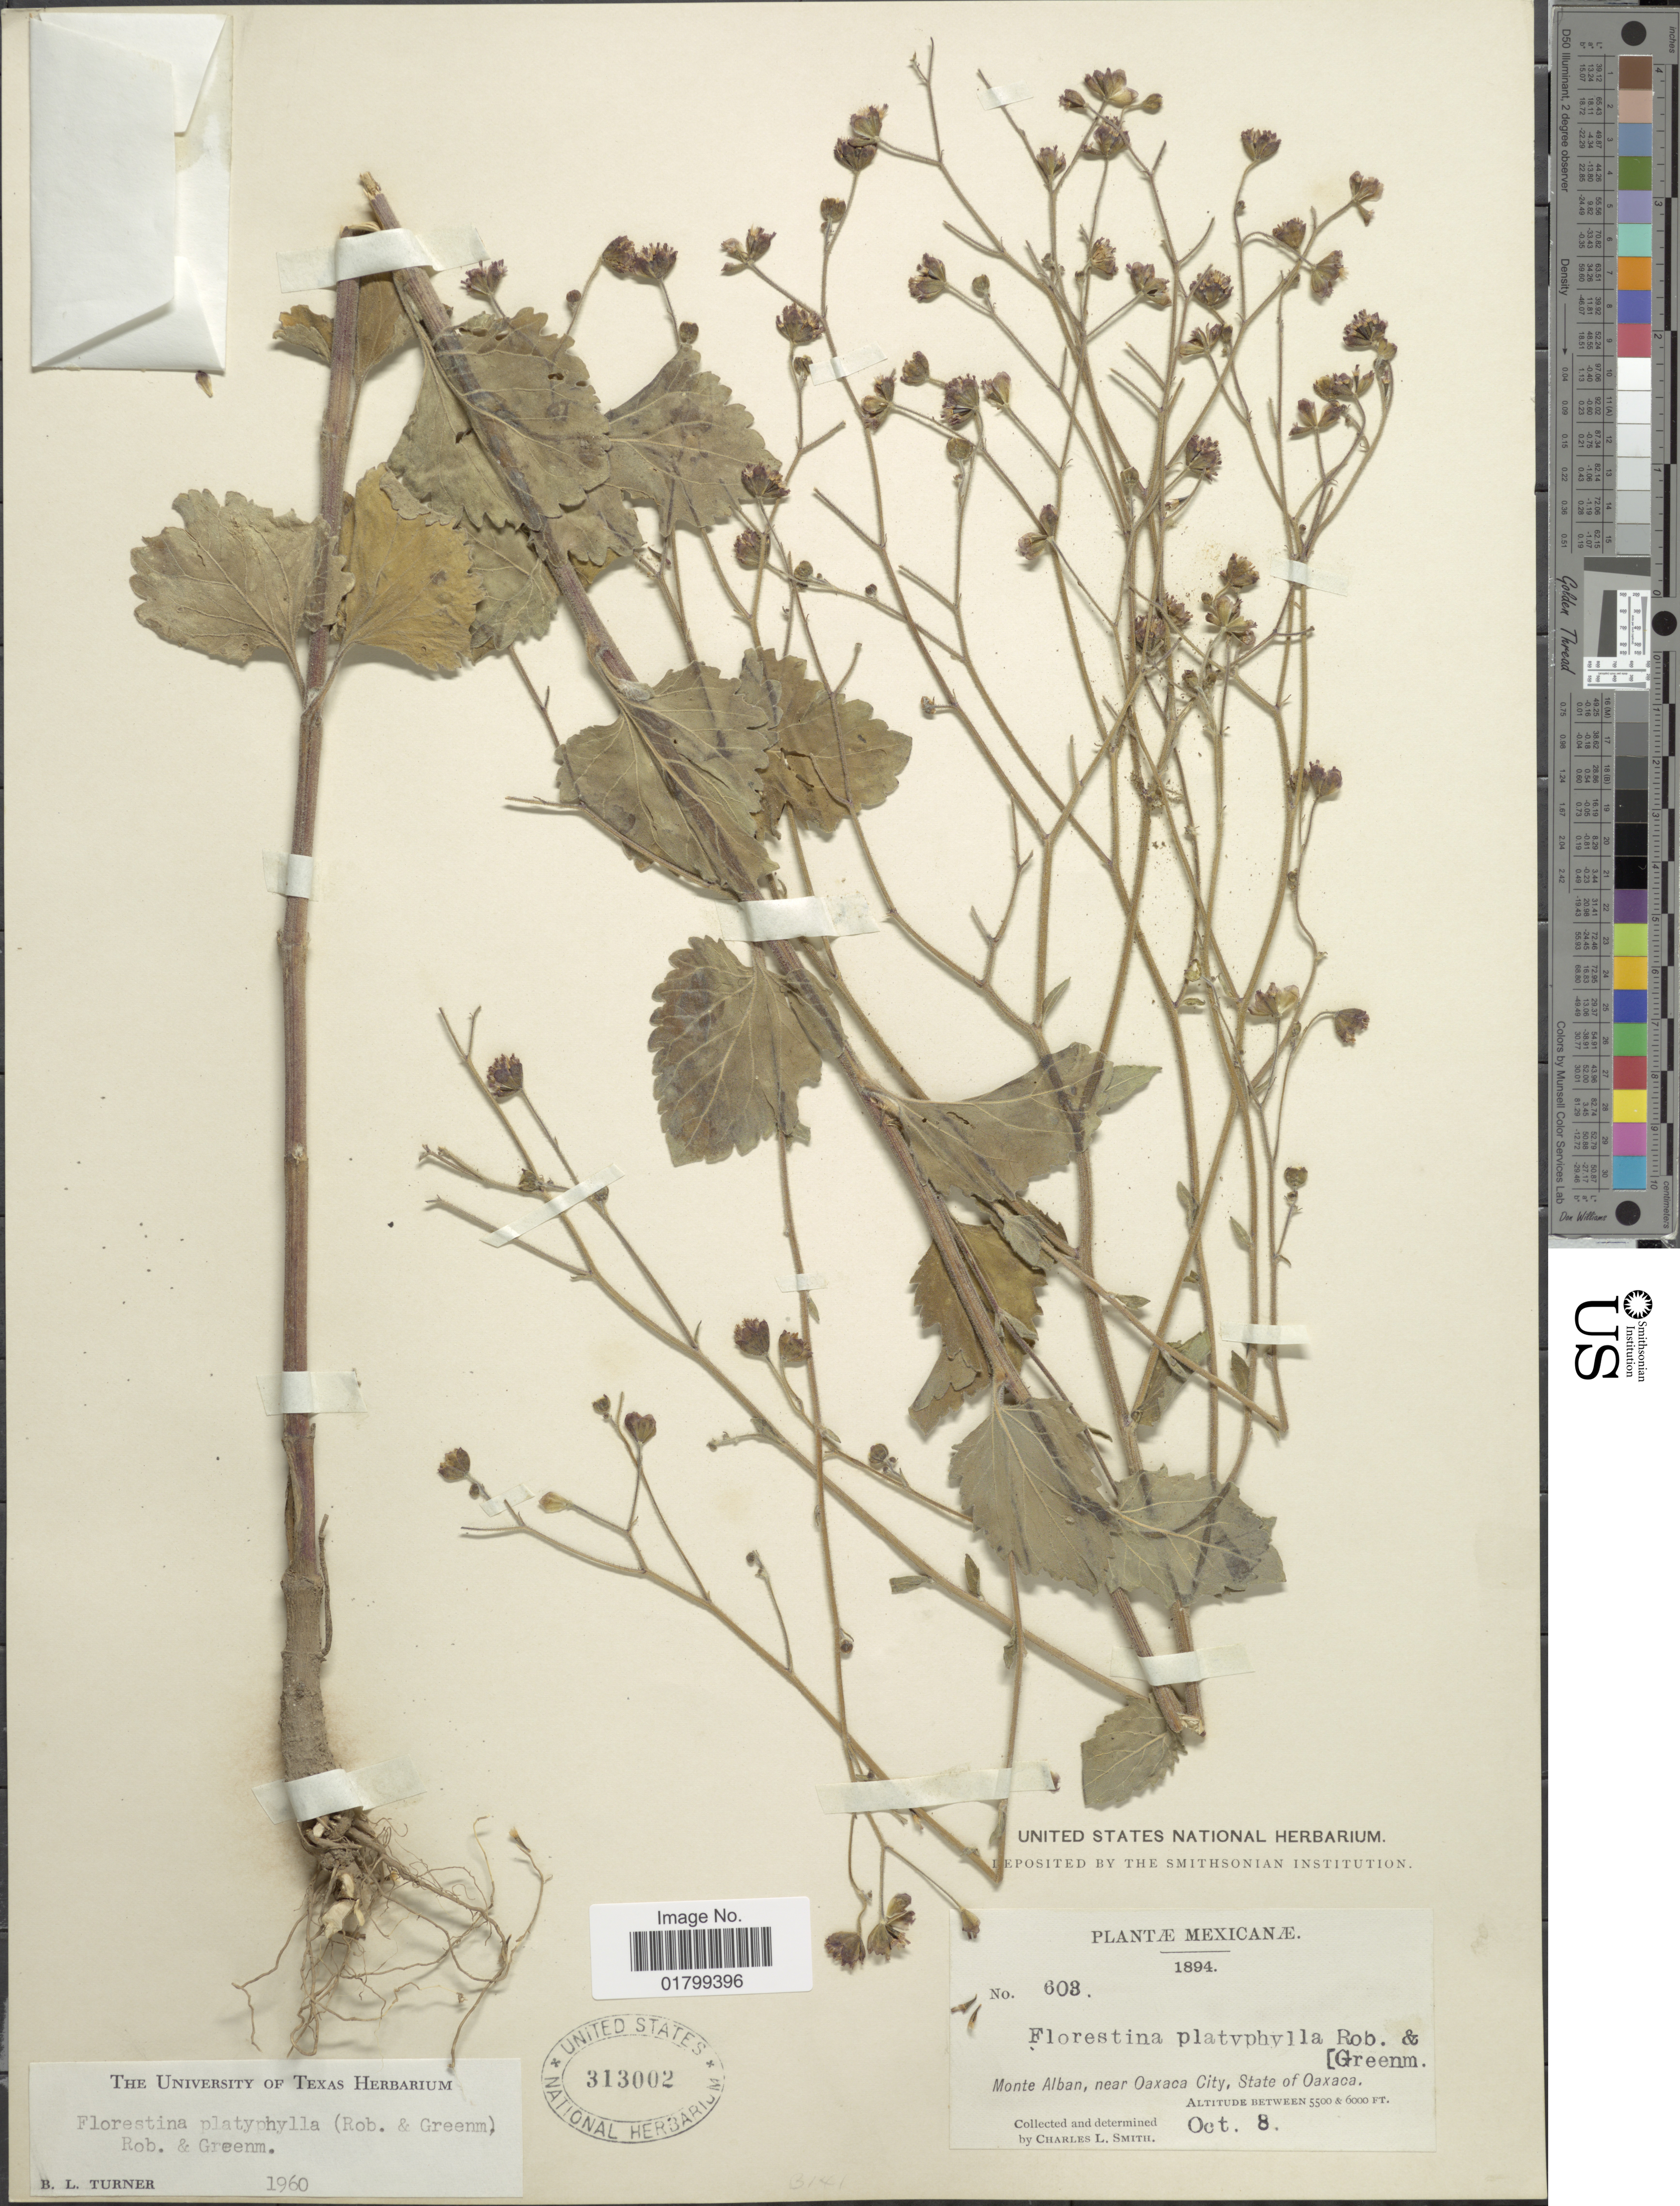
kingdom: Plantae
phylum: Tracheophyta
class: Magnoliopsida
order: Asterales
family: Asteraceae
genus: Florestina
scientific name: Florestina platyphylla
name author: (B.L. Rob. & Greenm.) B.L. Rob. & Greenm.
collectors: C. L. Smith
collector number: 603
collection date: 1894-10-08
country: Mexico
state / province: Oaxaca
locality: Monte Alban, near Oaxaca City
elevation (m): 1676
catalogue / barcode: US 313002